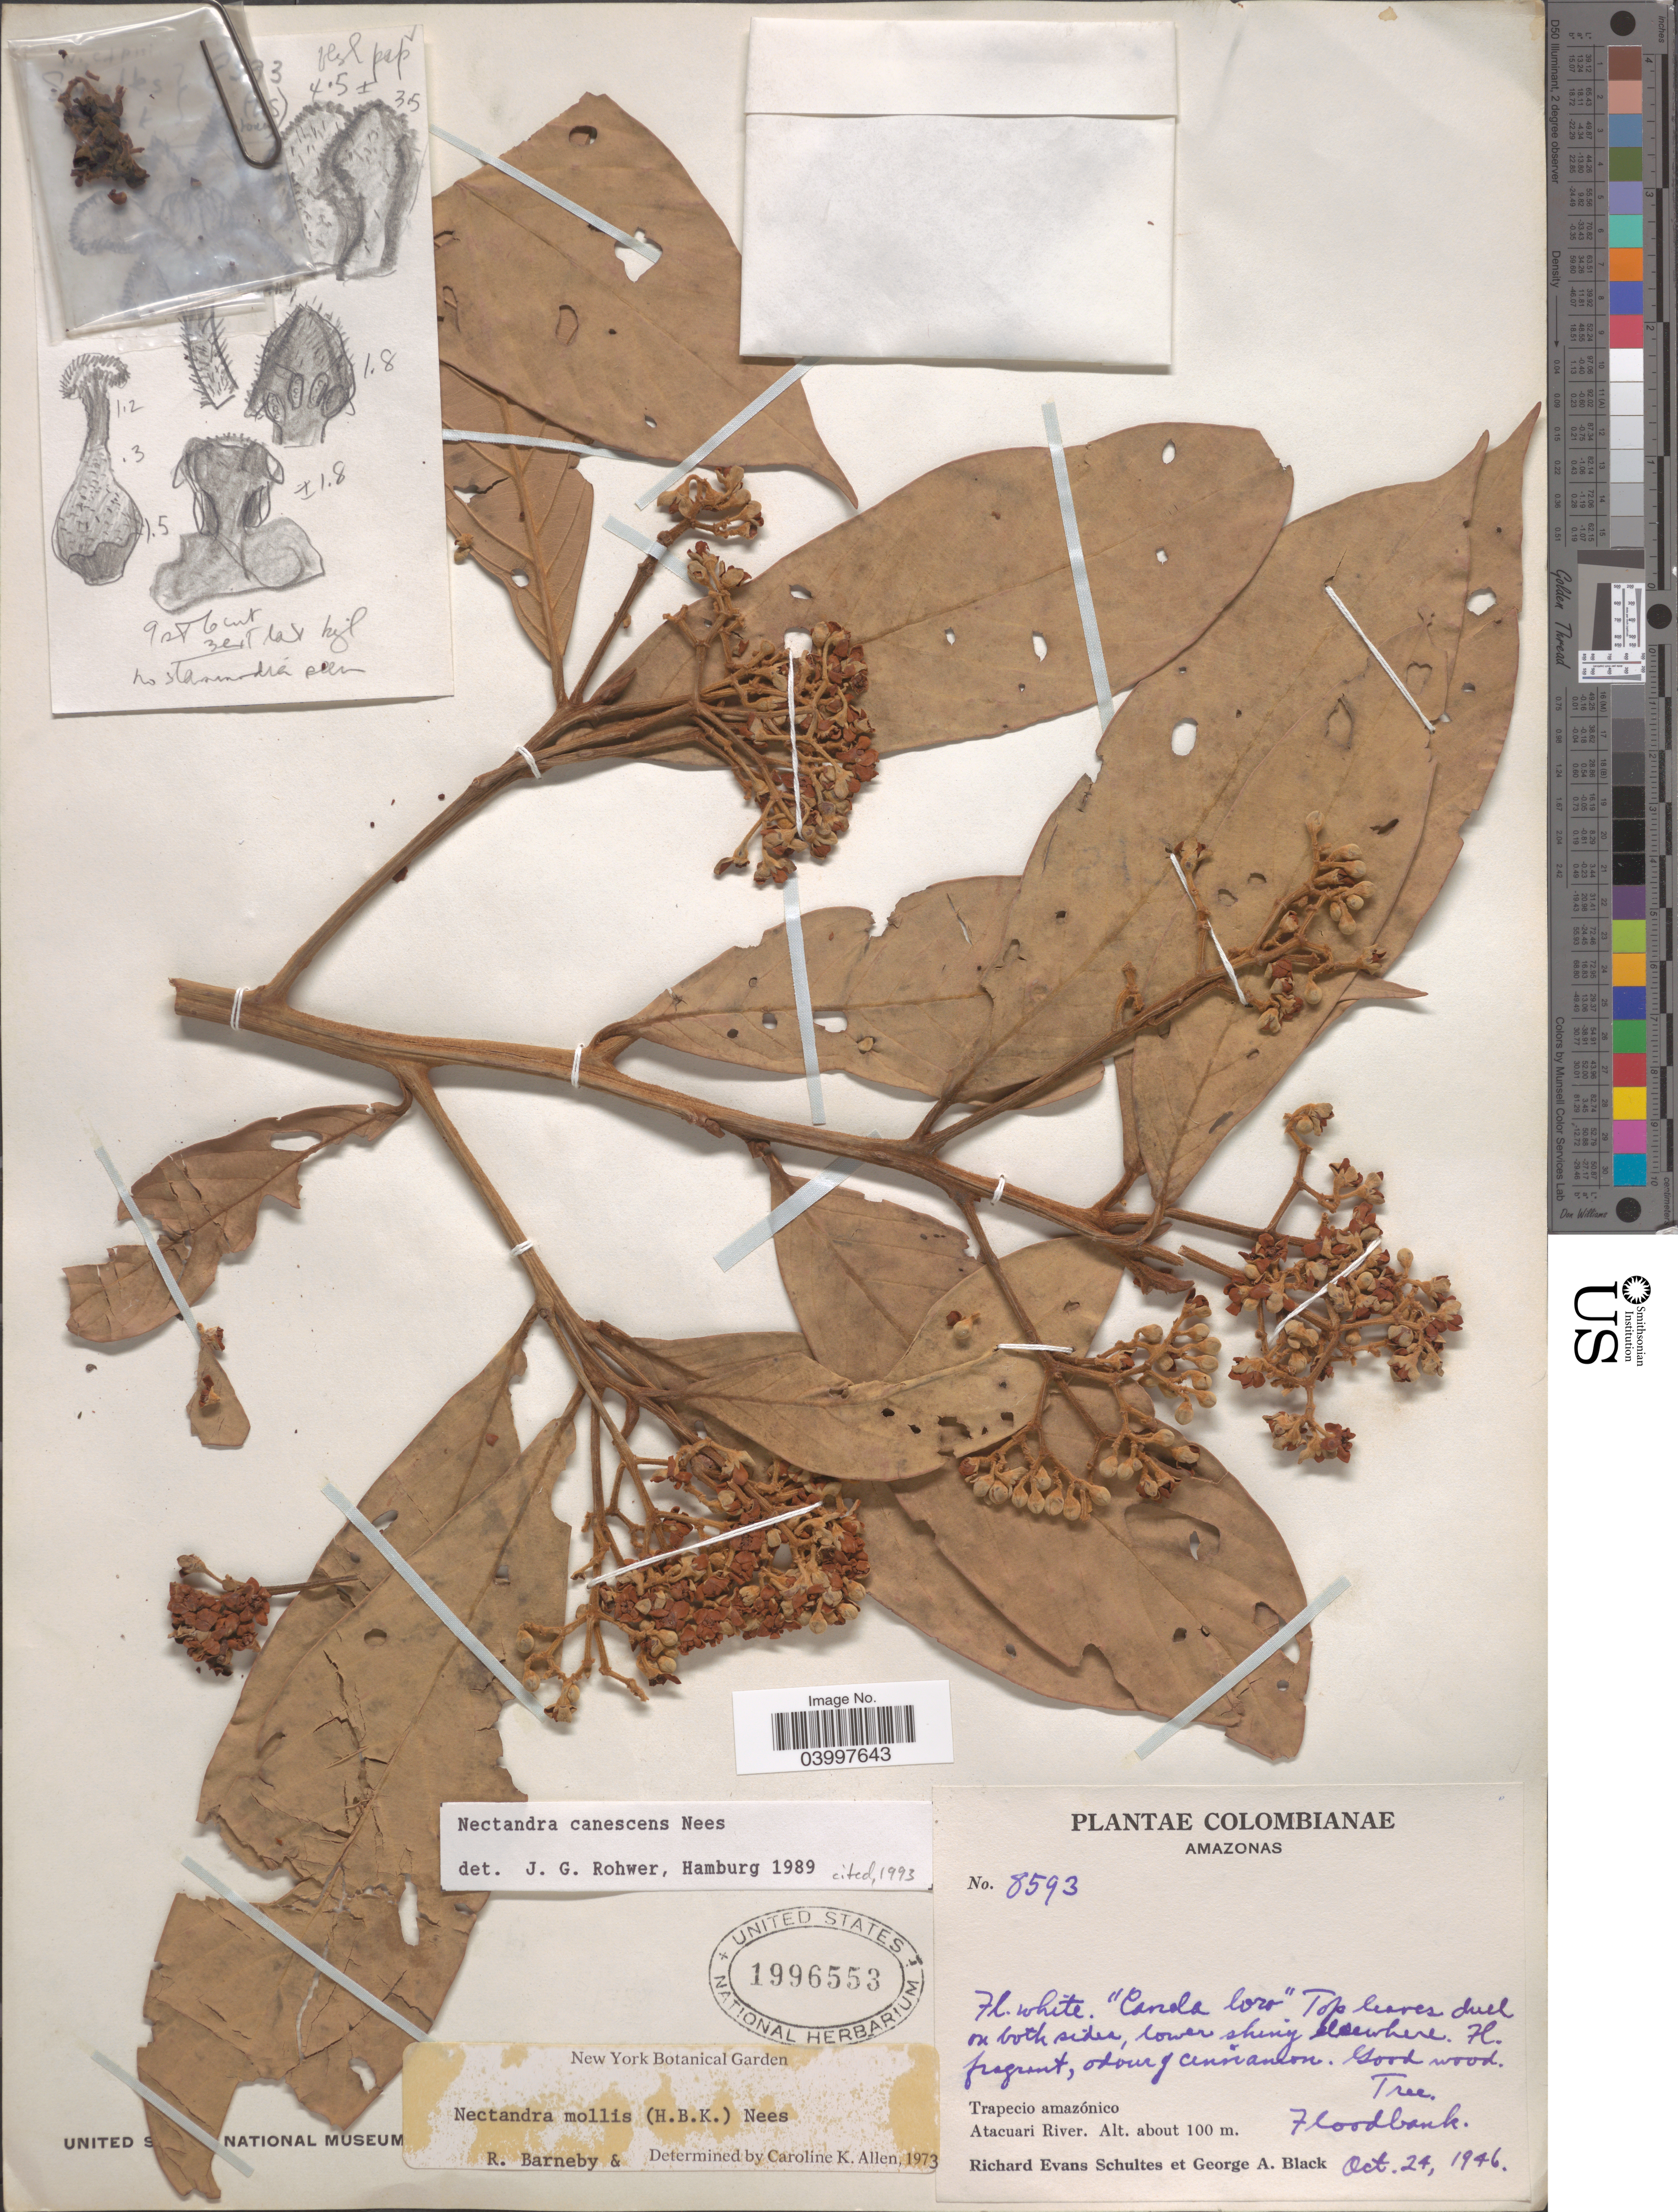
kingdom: Plantae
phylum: Tracheophyta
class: Magnoliopsida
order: Laurales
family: Lauraceae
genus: Nectandra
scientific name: Nectandra canescens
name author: Nees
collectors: R. E. Schultes & G. A. Black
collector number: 8593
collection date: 1946-10-24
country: Colombia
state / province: Amazônas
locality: Trapecio amazónico. Atacuari River.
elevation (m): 100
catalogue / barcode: US 1996553